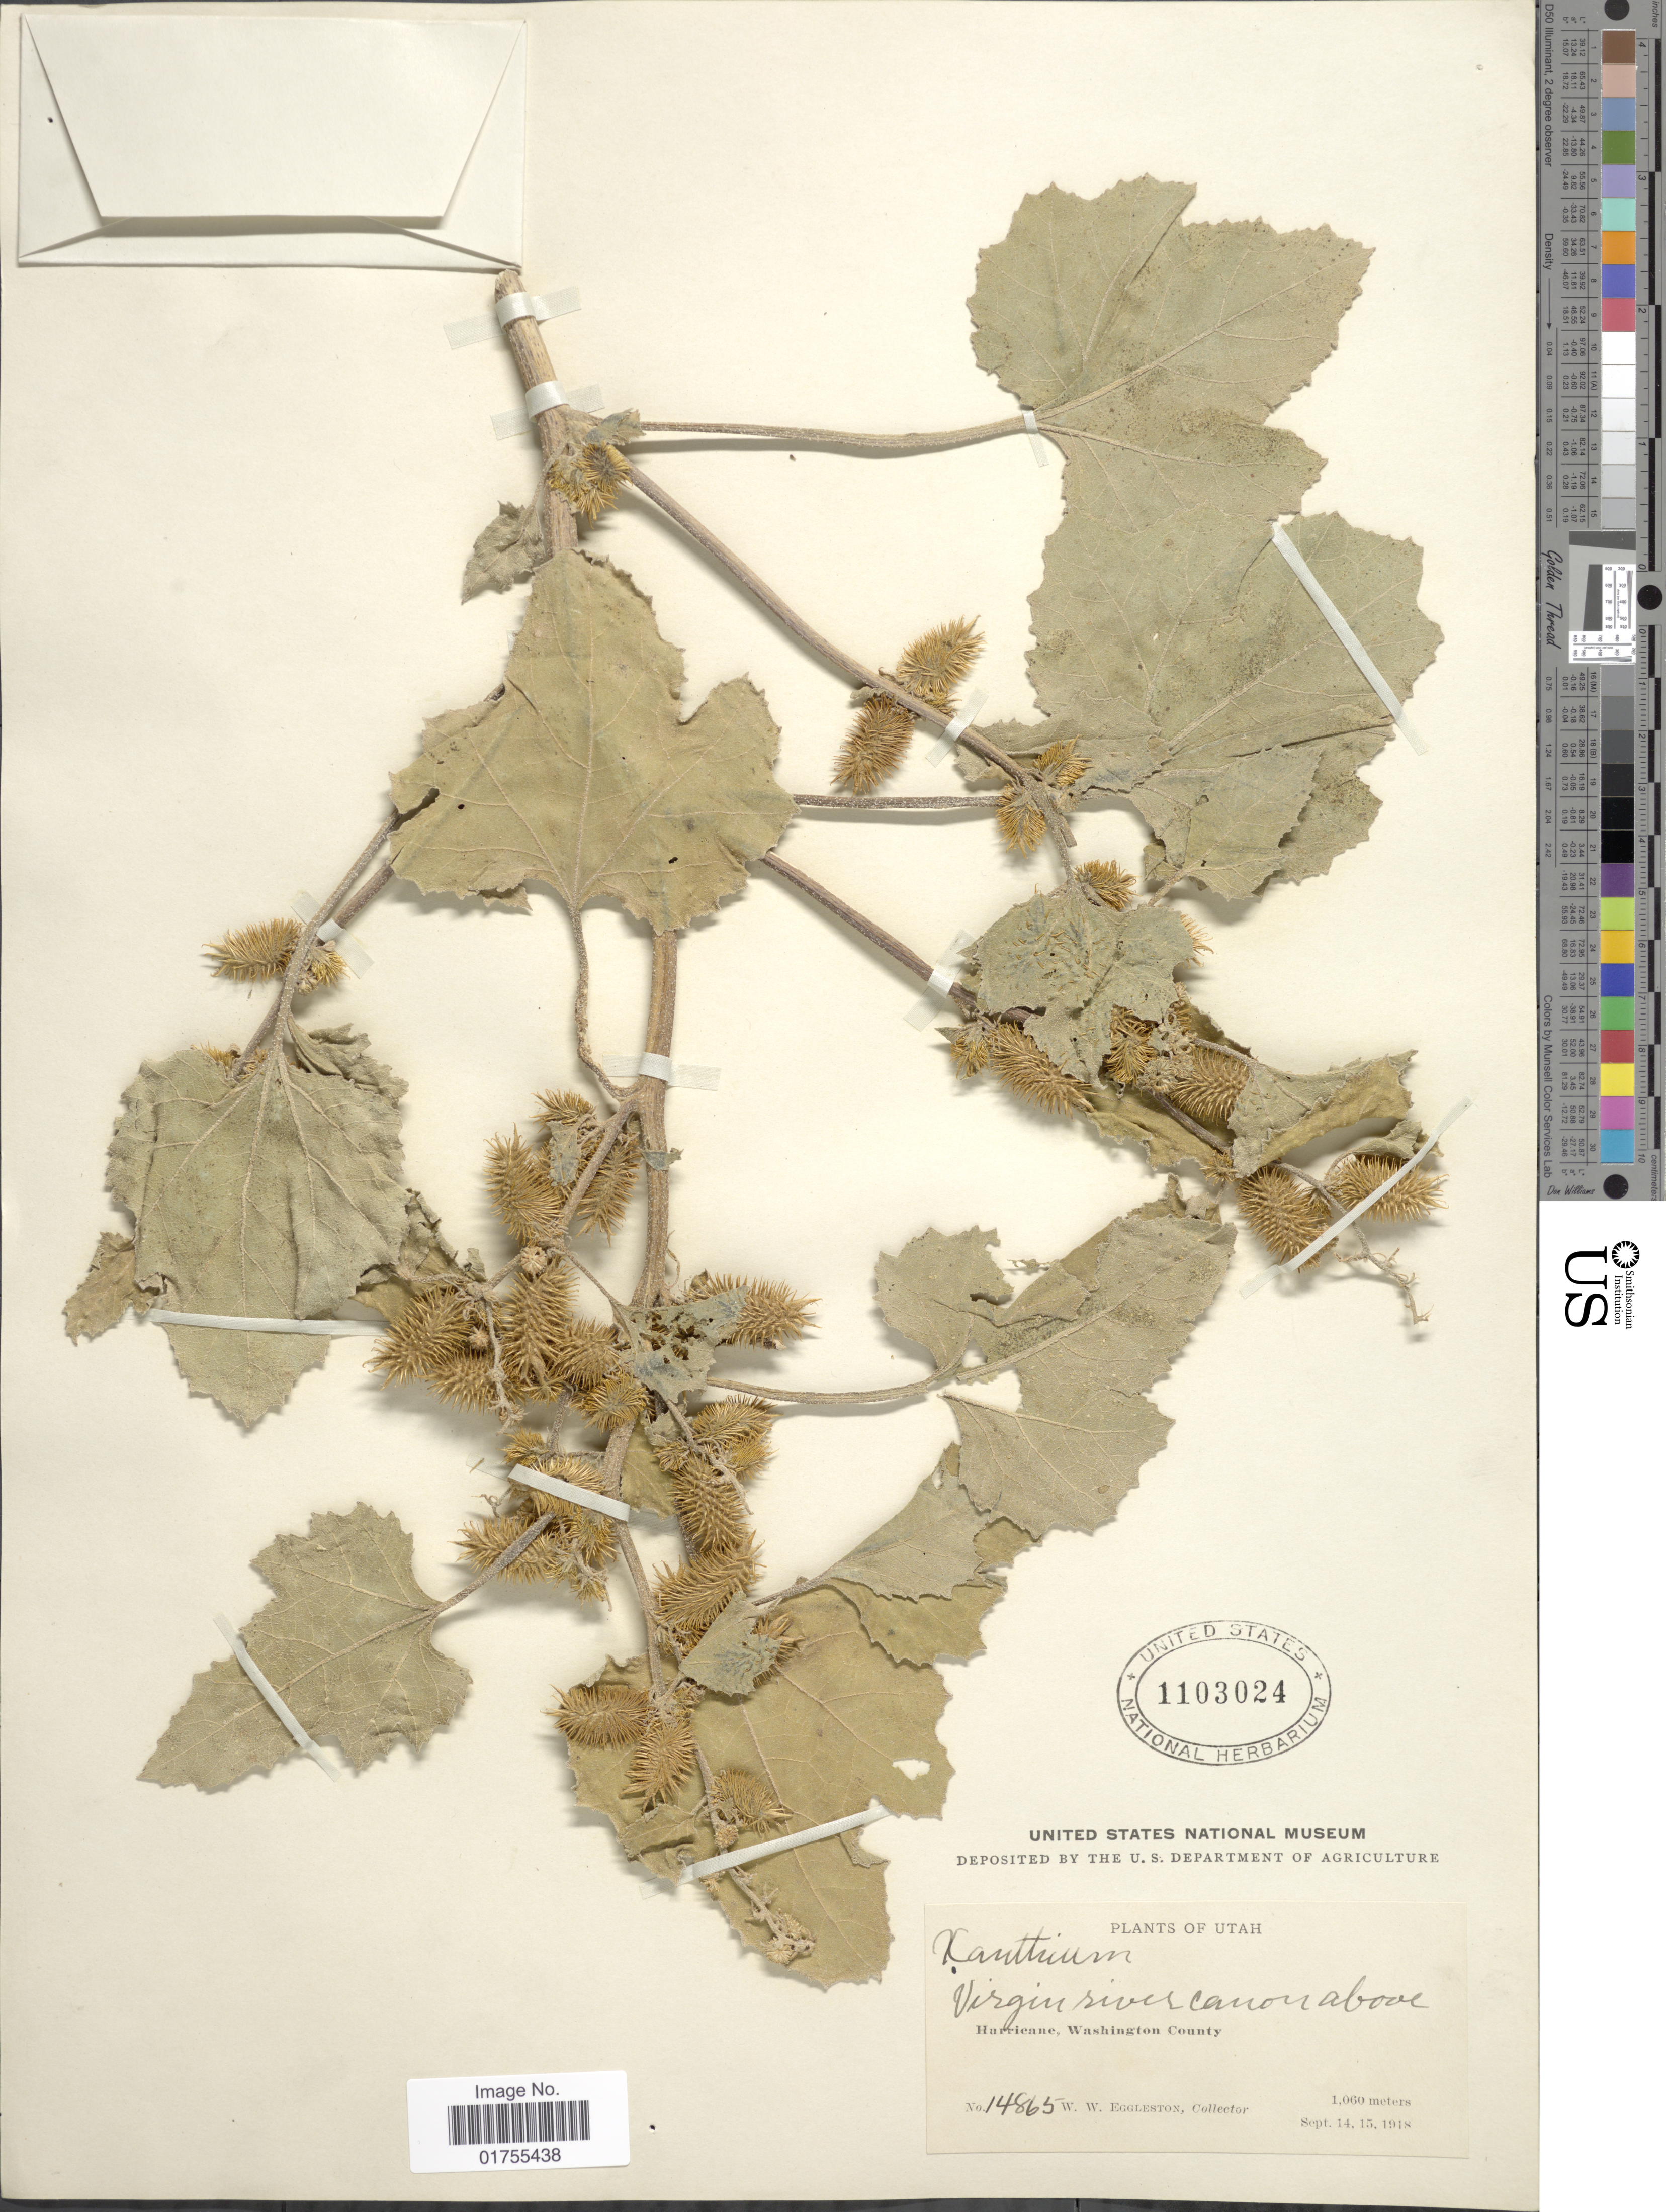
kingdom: Plantae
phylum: Tracheophyta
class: Magnoliopsida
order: Asterales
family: Asteraceae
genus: Xanthium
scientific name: Xanthium sp.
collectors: W. W. Eggleston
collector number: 14865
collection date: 1918-09-14/1918-09-15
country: United States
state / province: Utah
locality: Virgin river canon above, Hurricane, Washington County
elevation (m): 1060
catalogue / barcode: US 1103024